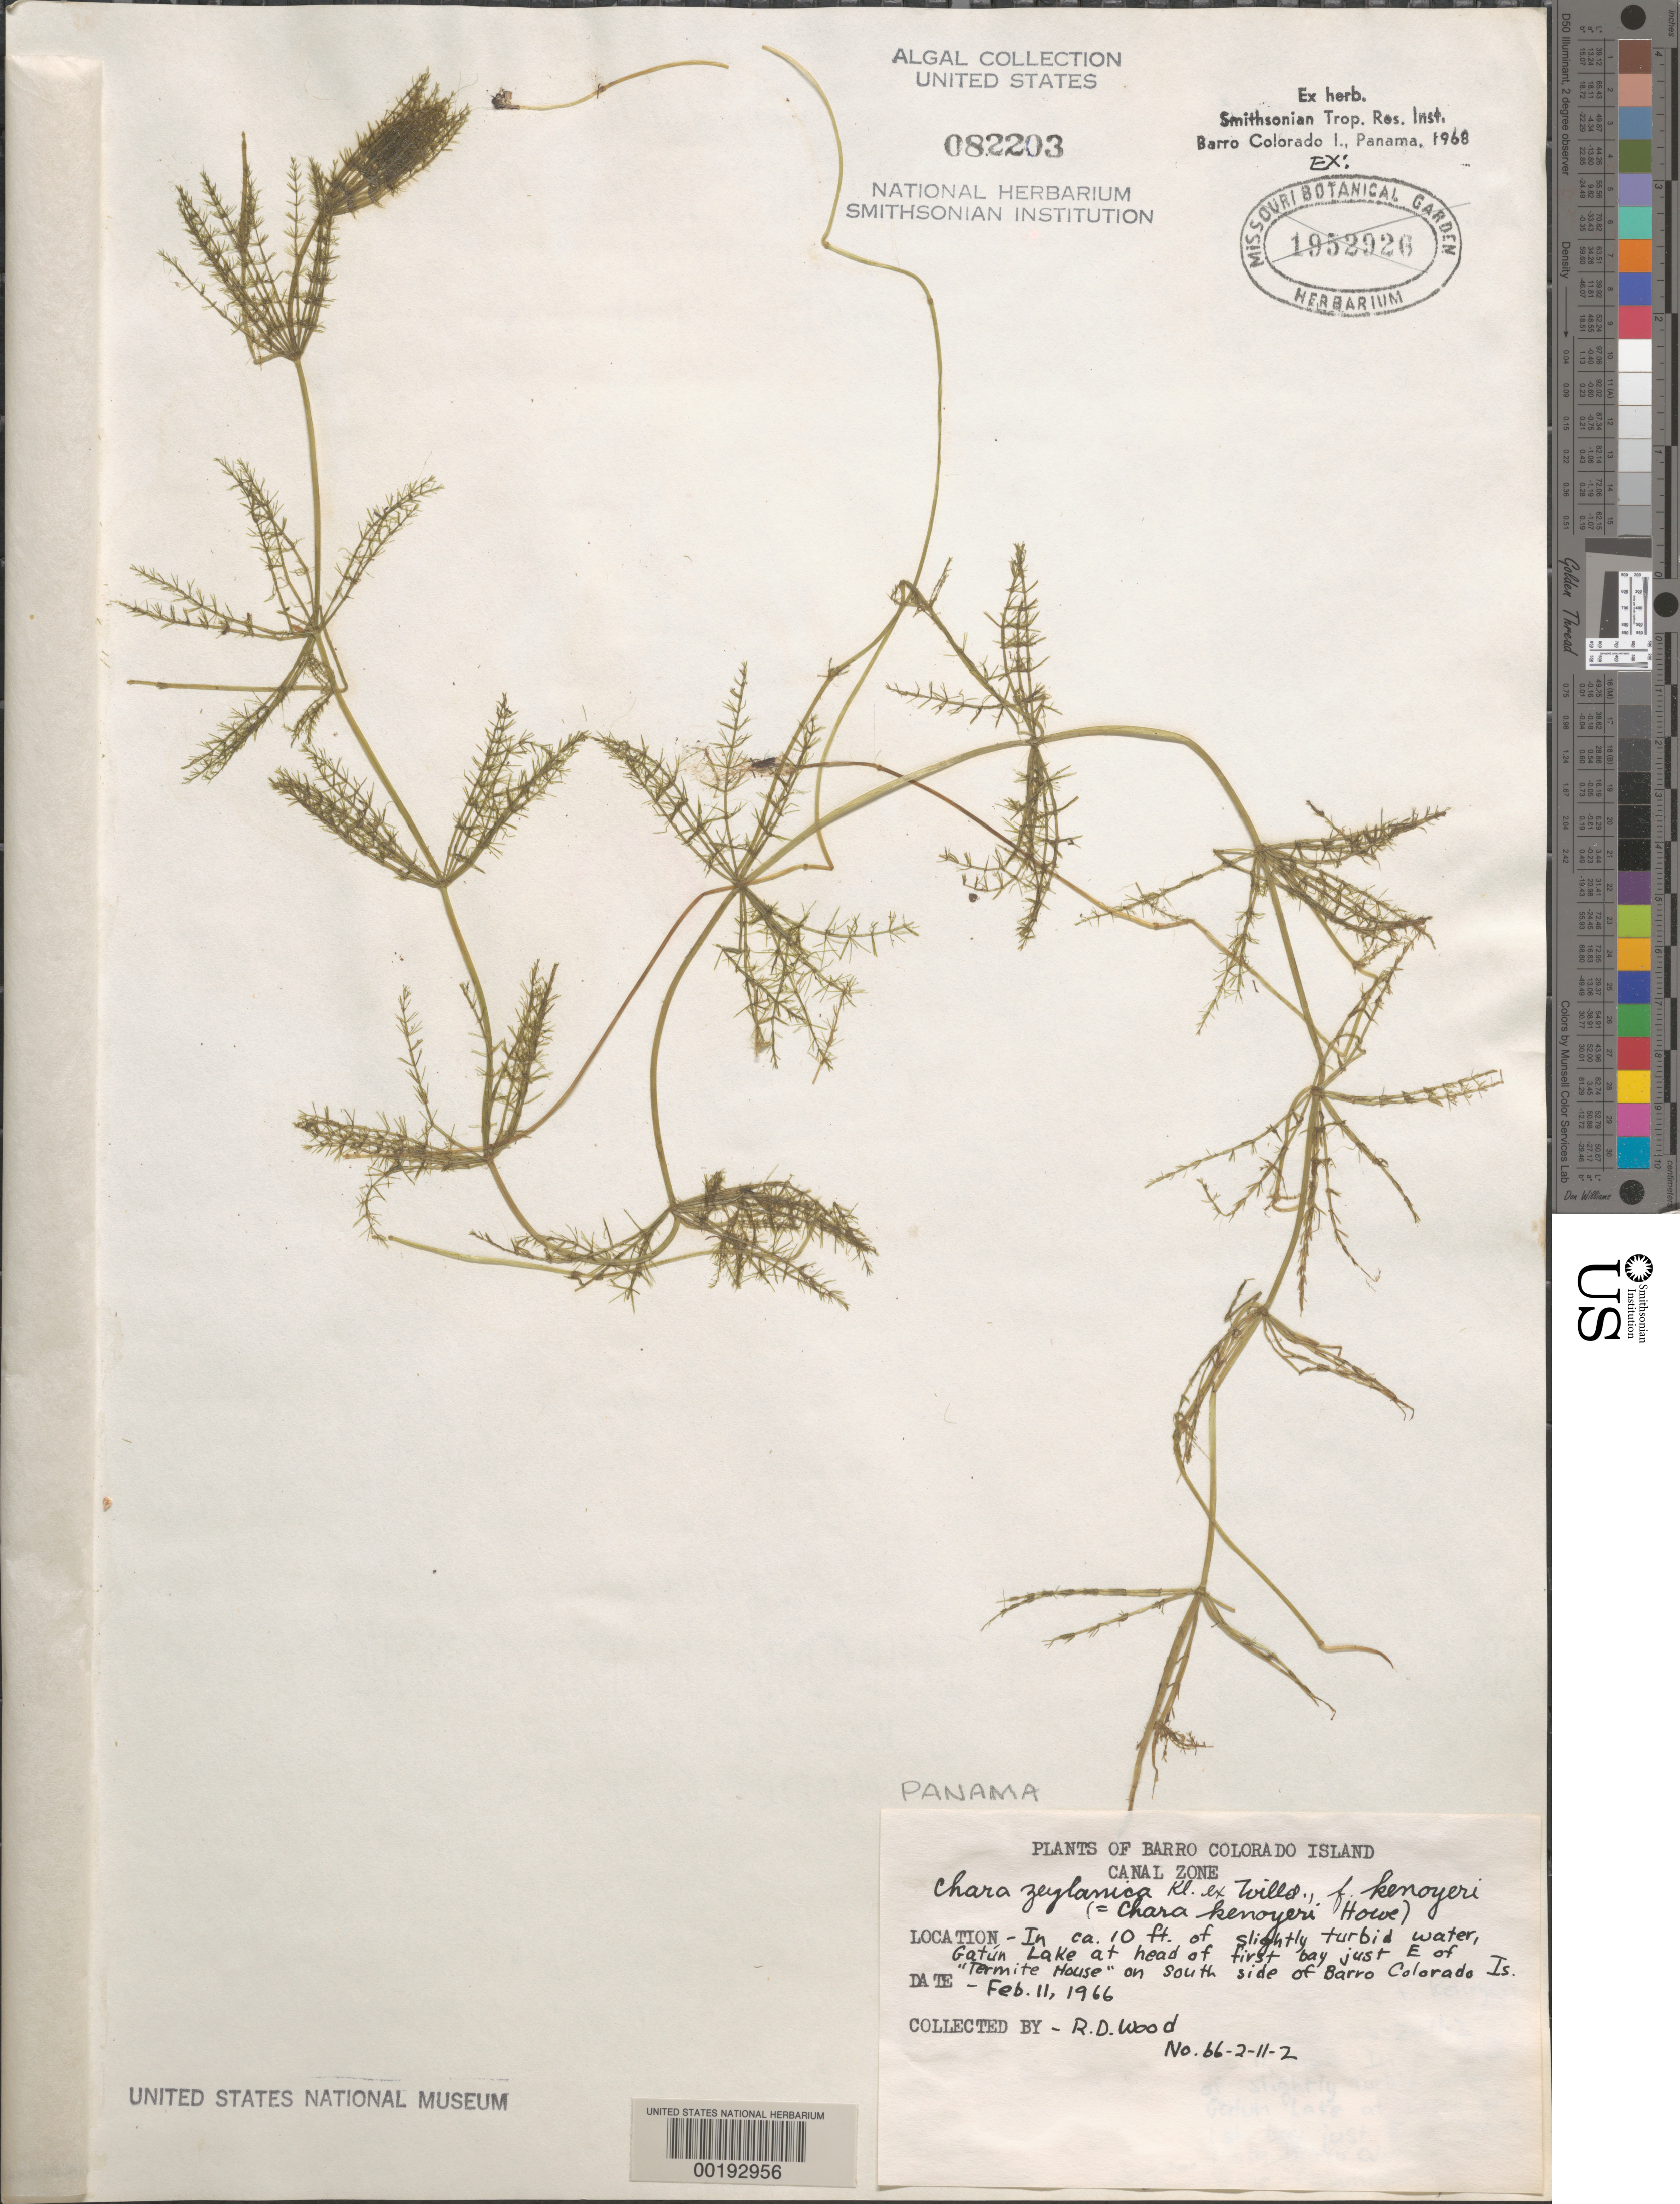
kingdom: Plantae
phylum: Charophyta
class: Charophyceae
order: Charales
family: Characeae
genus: Chara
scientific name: Chara zeylanica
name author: J.G. Klein ex Willd.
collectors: R. Wood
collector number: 66-2-11-2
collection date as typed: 11 Feb 1966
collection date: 1966-02-11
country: Panama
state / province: Panamá Oeste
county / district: Canal Zone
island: Barro Colorado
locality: Gatun Lake, just east of Hermit House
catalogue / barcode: US 82203